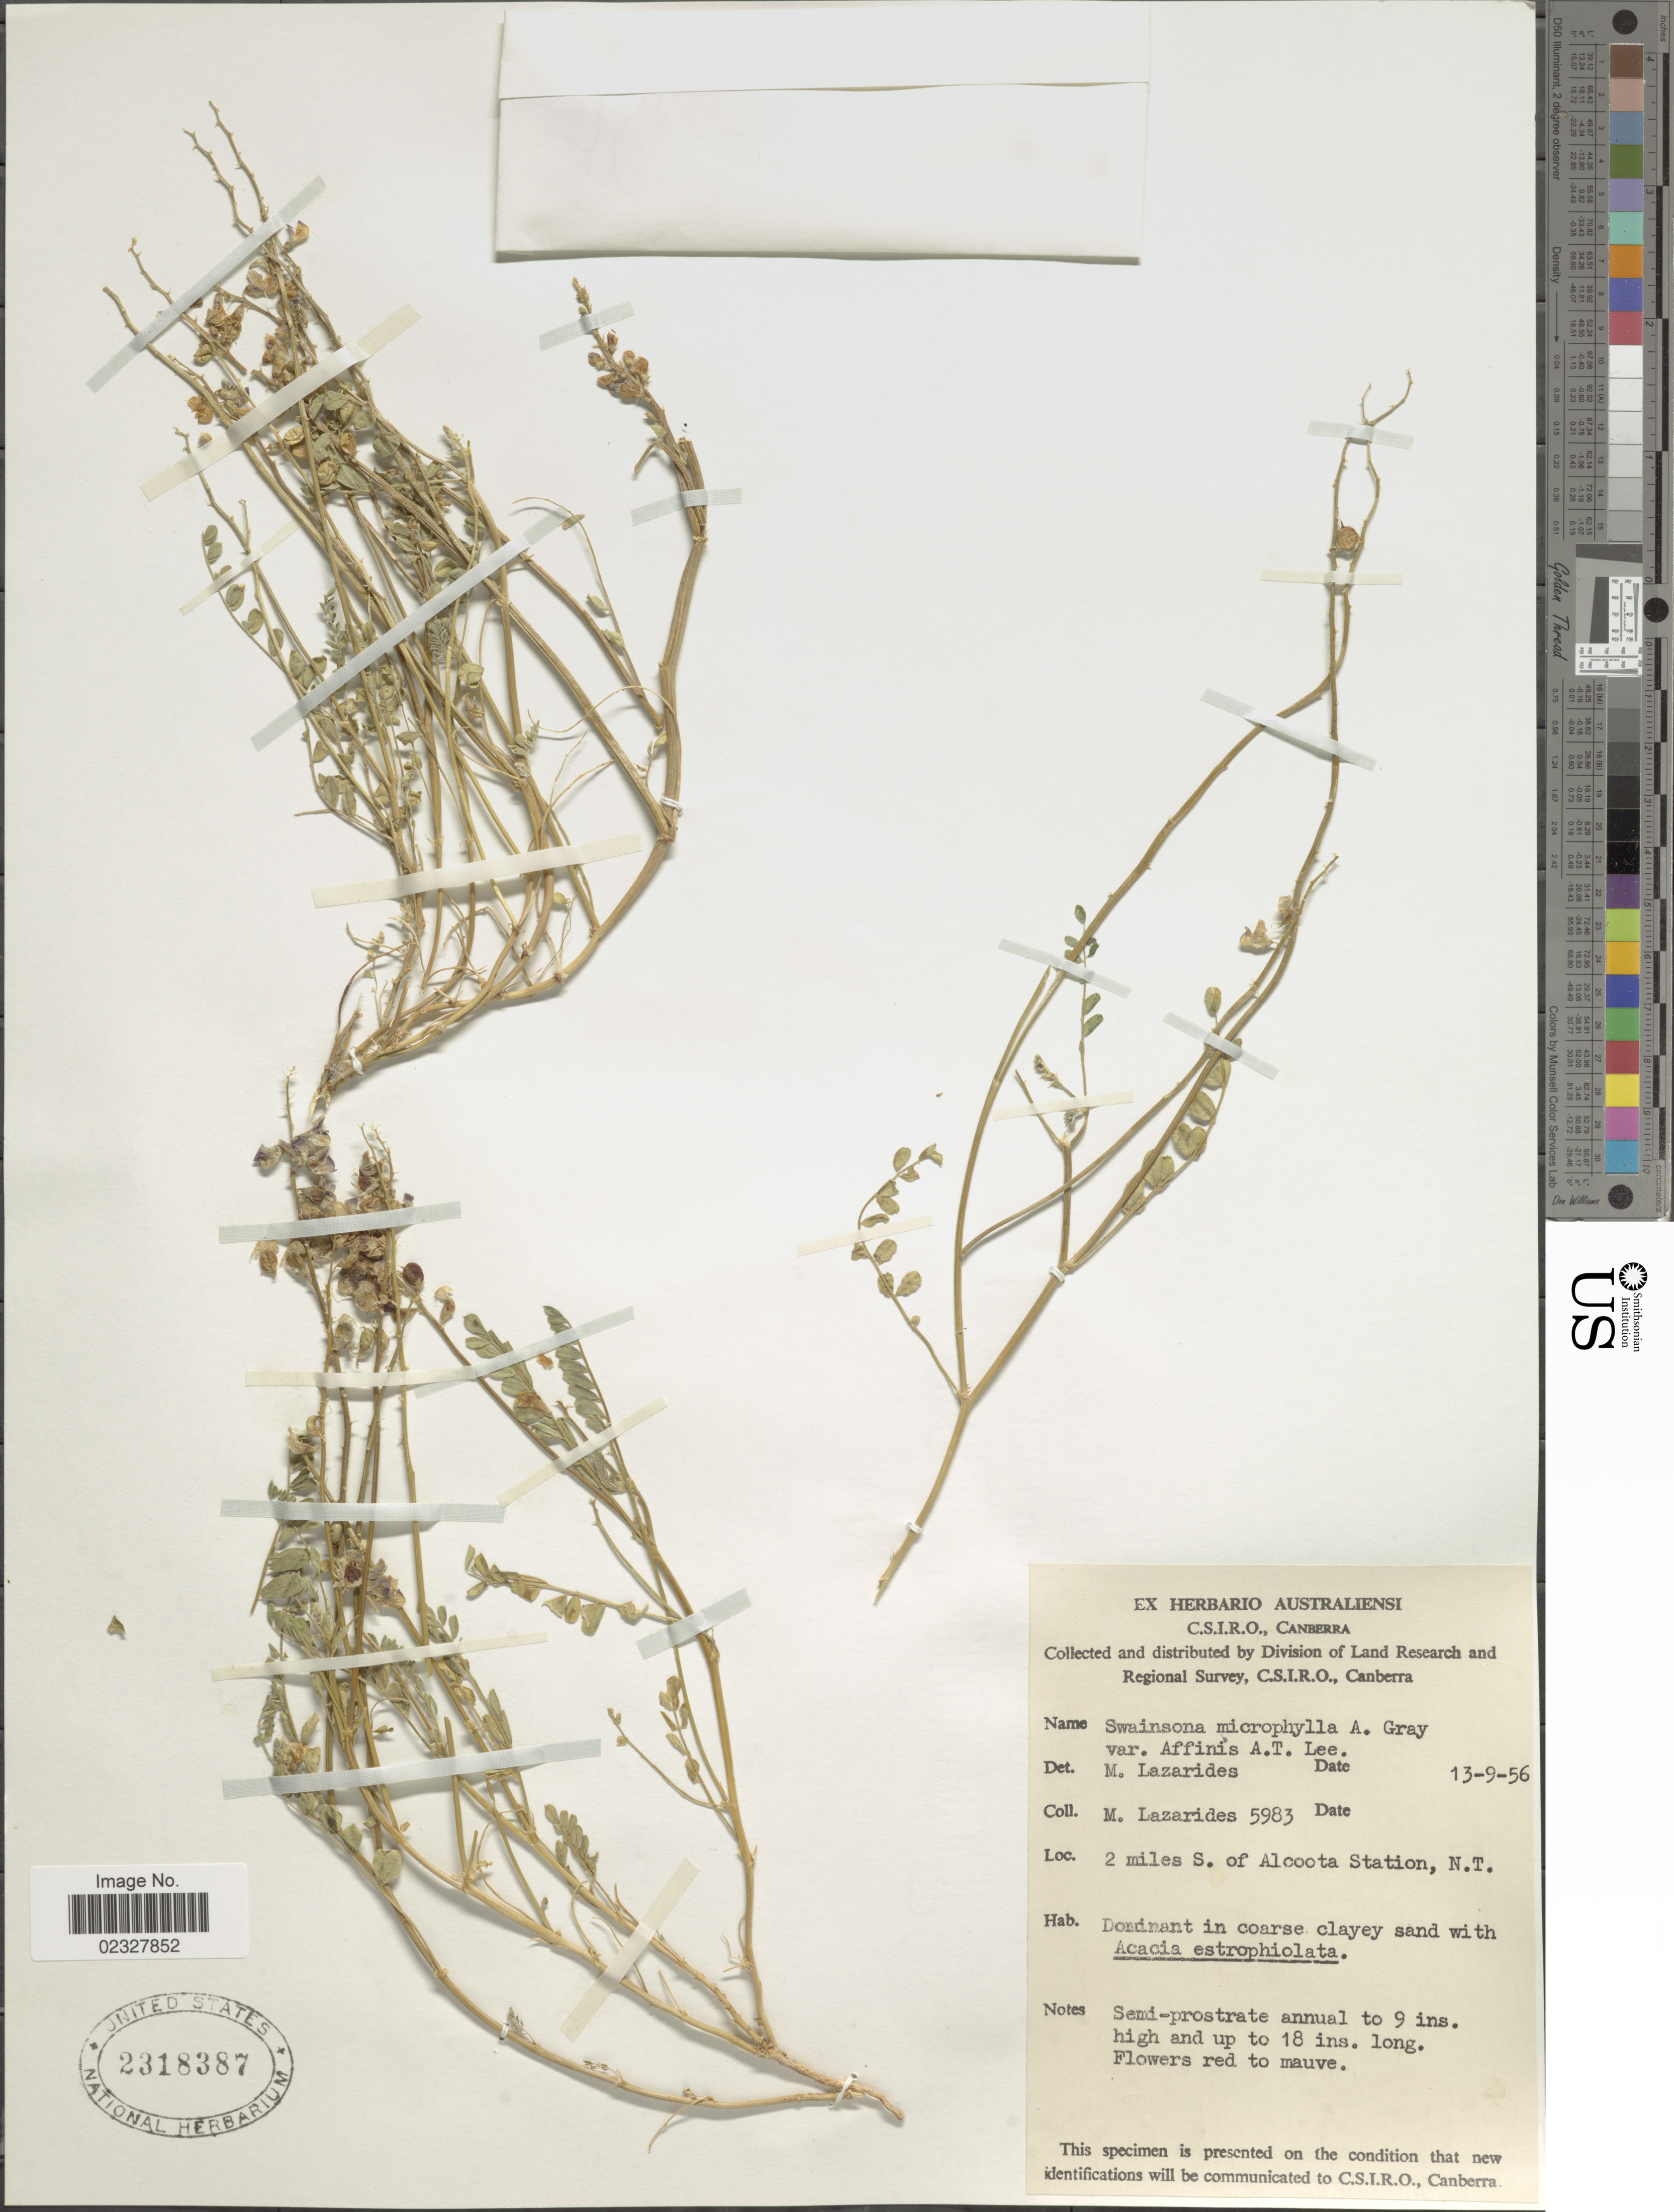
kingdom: Plantae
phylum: Tracheophyta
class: Magnoliopsida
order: Fabales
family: Fabaceae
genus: Swainsona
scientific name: Swainsona microphylla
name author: A. Gray in Wilkes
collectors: M. Lazarides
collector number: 5983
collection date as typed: Transcribed d/m/y: 13/9/56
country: Australia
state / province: Northern Territory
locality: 2 miles S. of Alcoota Station, N.T.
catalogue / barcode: US 2318387